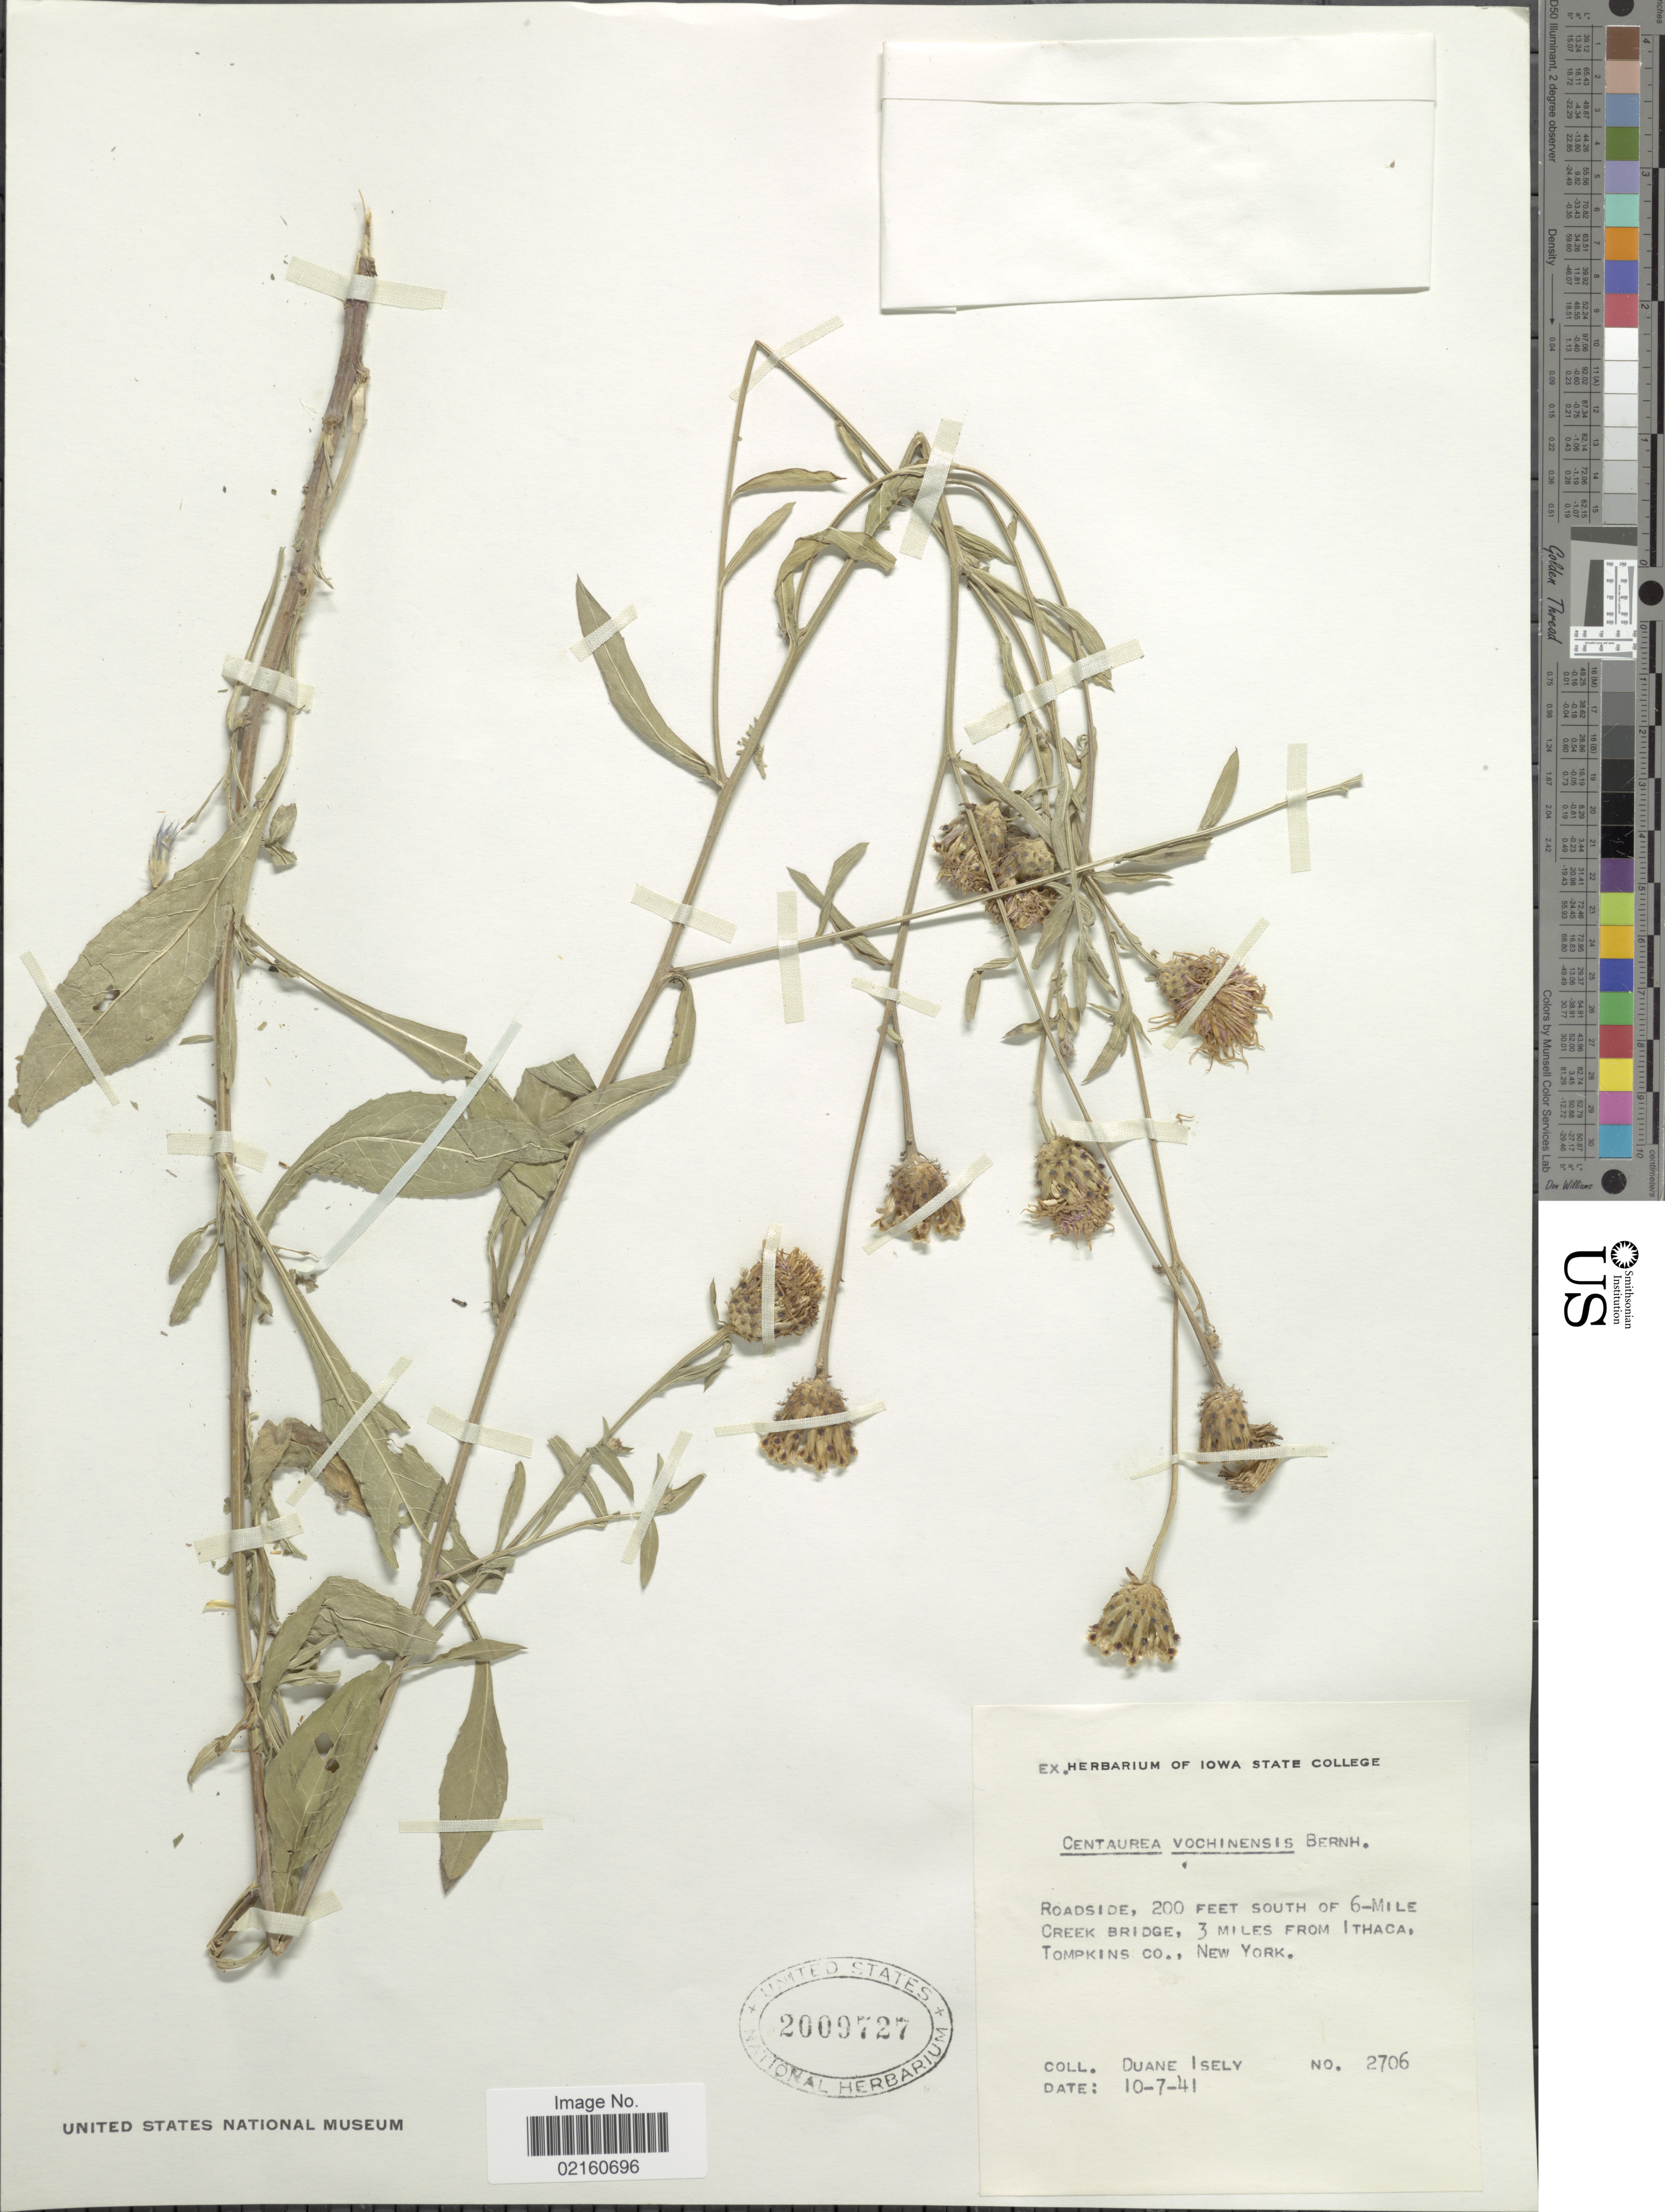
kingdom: Plantae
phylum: Tracheophyta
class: Magnoliopsida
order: Asterales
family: Asteraceae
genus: Centaurea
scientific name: Centaurea nigrescens subsp. vochinensis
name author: (Bernh. ex Rchb.) Nyman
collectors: D. Isley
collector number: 2706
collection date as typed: Transcribed d/m/y: 7/10/41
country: United States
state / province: New York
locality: South of 6-mile Creek Bridge, 3 miles from Ithaca, Tompkins Co.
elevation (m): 61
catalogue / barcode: US 2009727